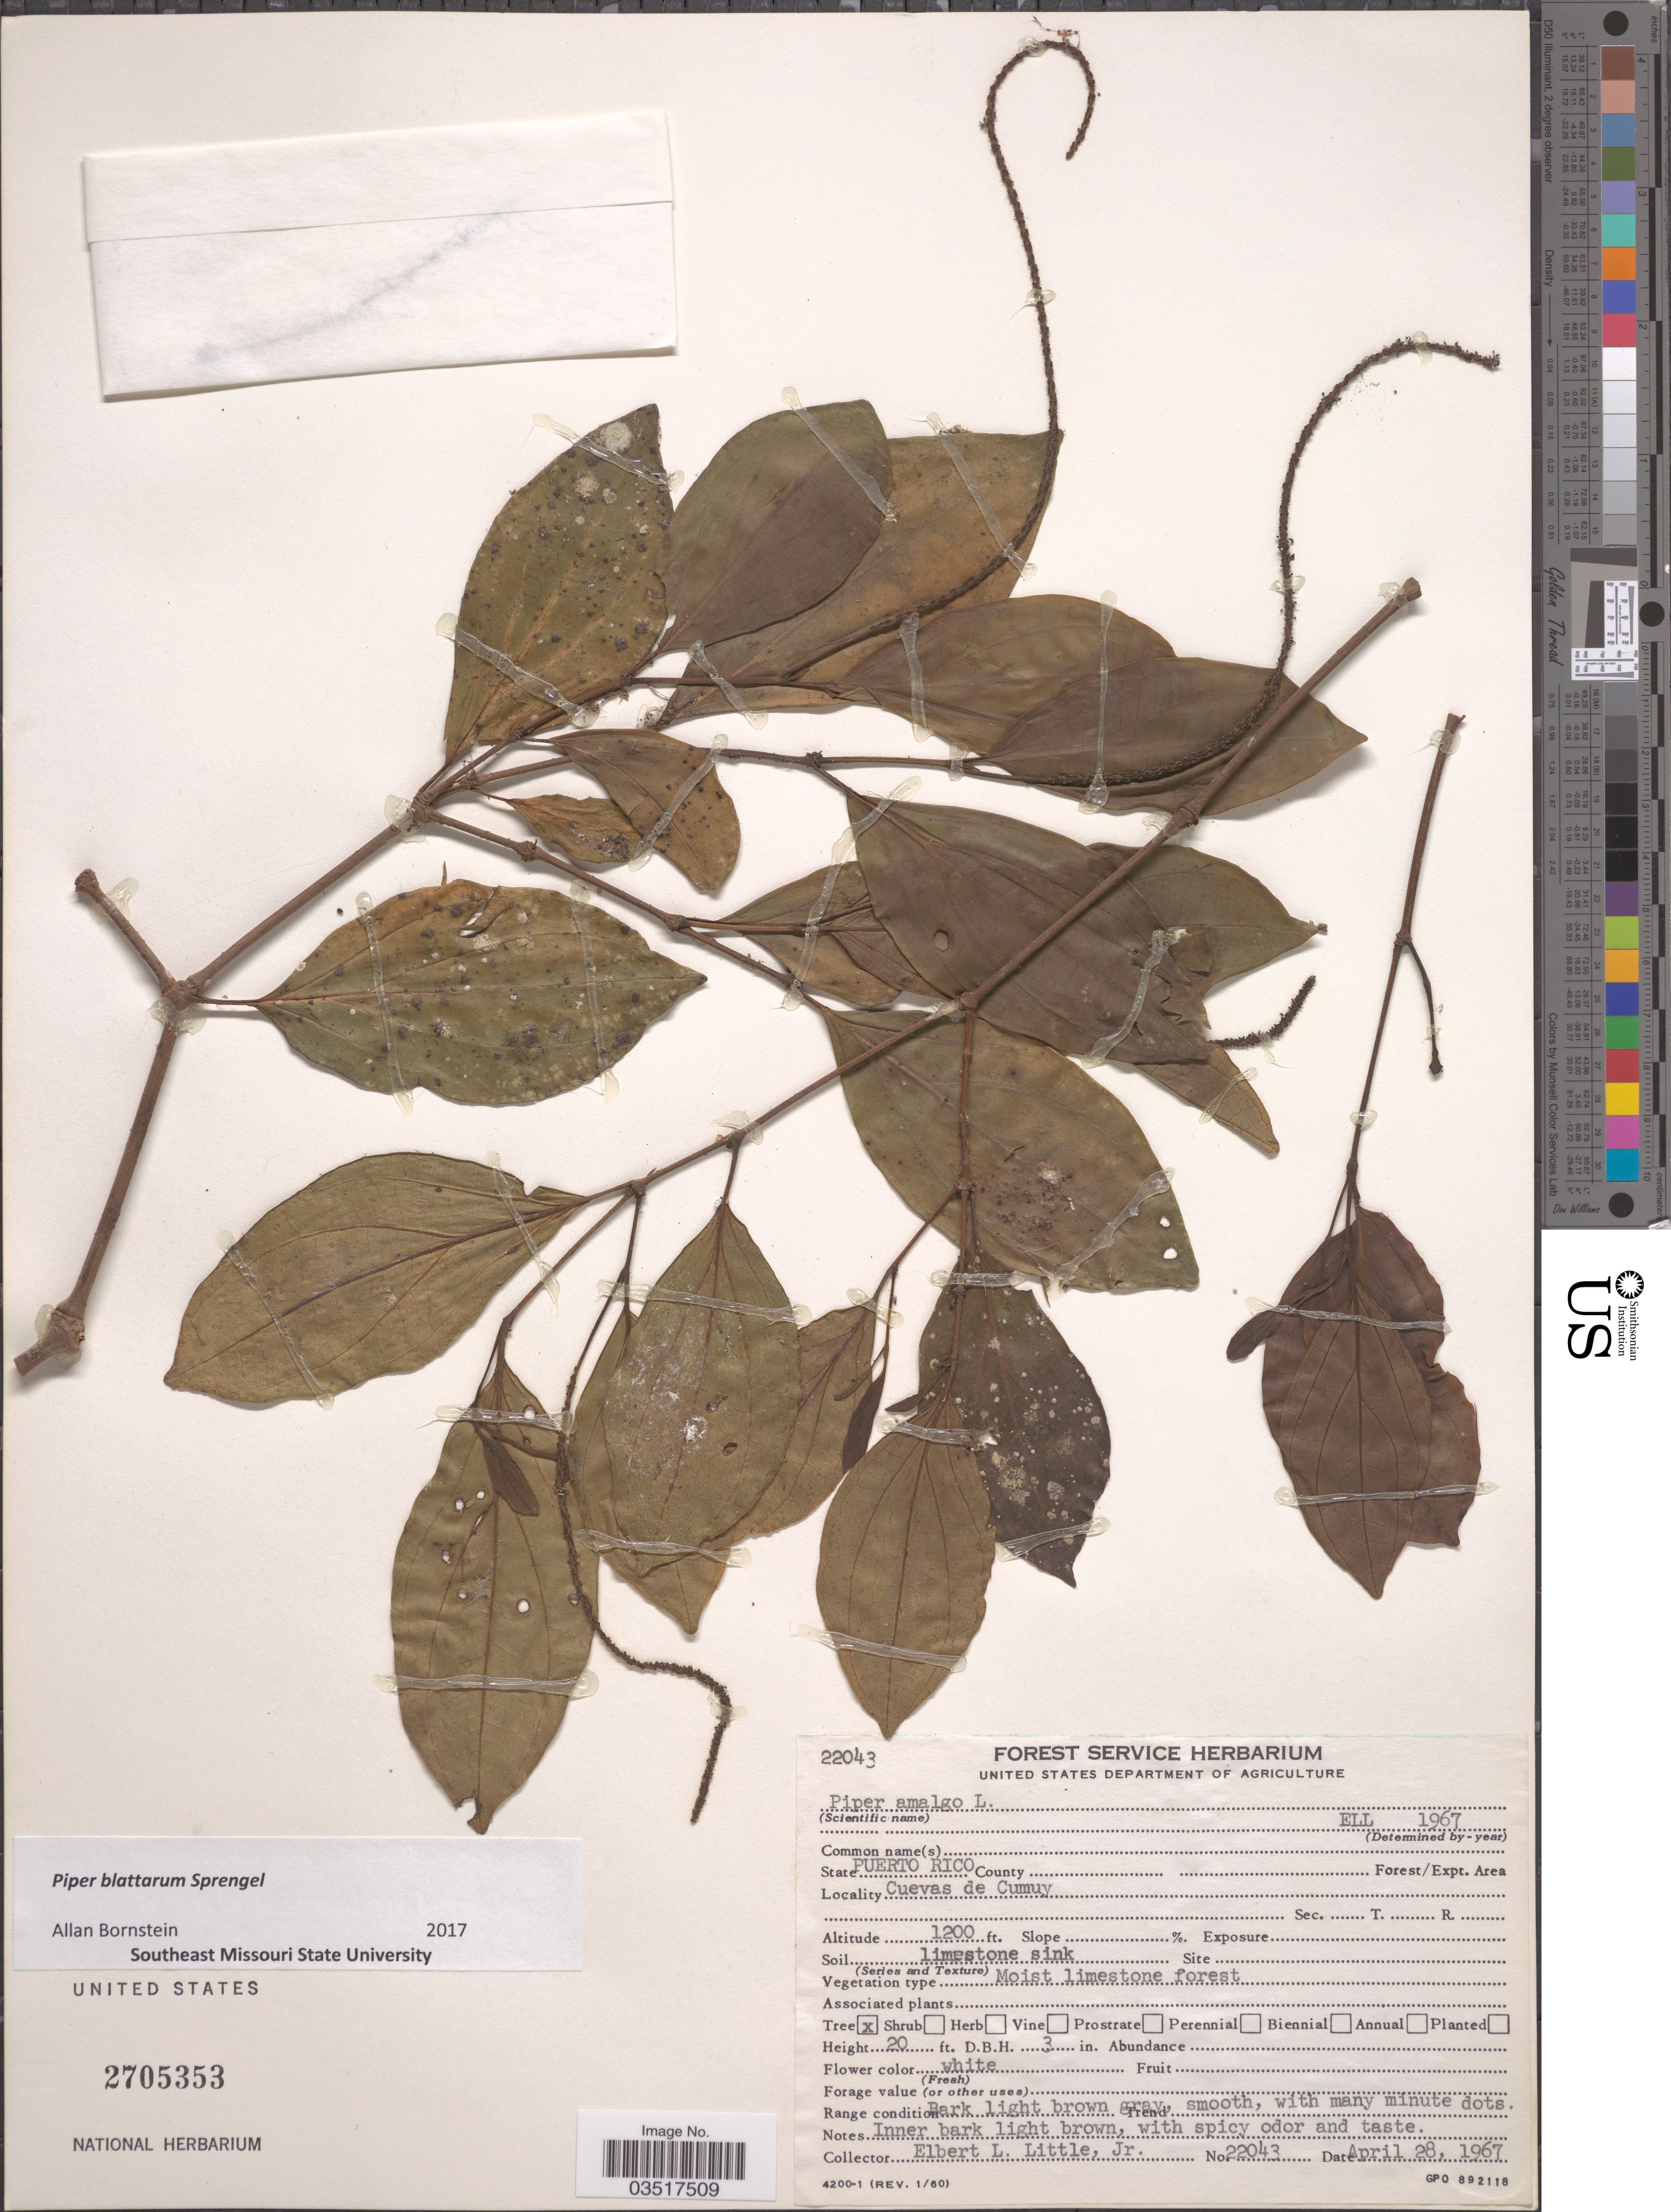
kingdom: Plantae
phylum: Tracheophyta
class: Magnoliopsida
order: Piperales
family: Piperaceae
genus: Piper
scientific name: Piper blattarum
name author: Spreng.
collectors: E. L. Little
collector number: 22043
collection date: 1967-04-28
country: Puerto Rico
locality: Cuevas de Cumuy.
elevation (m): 366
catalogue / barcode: US 2705353